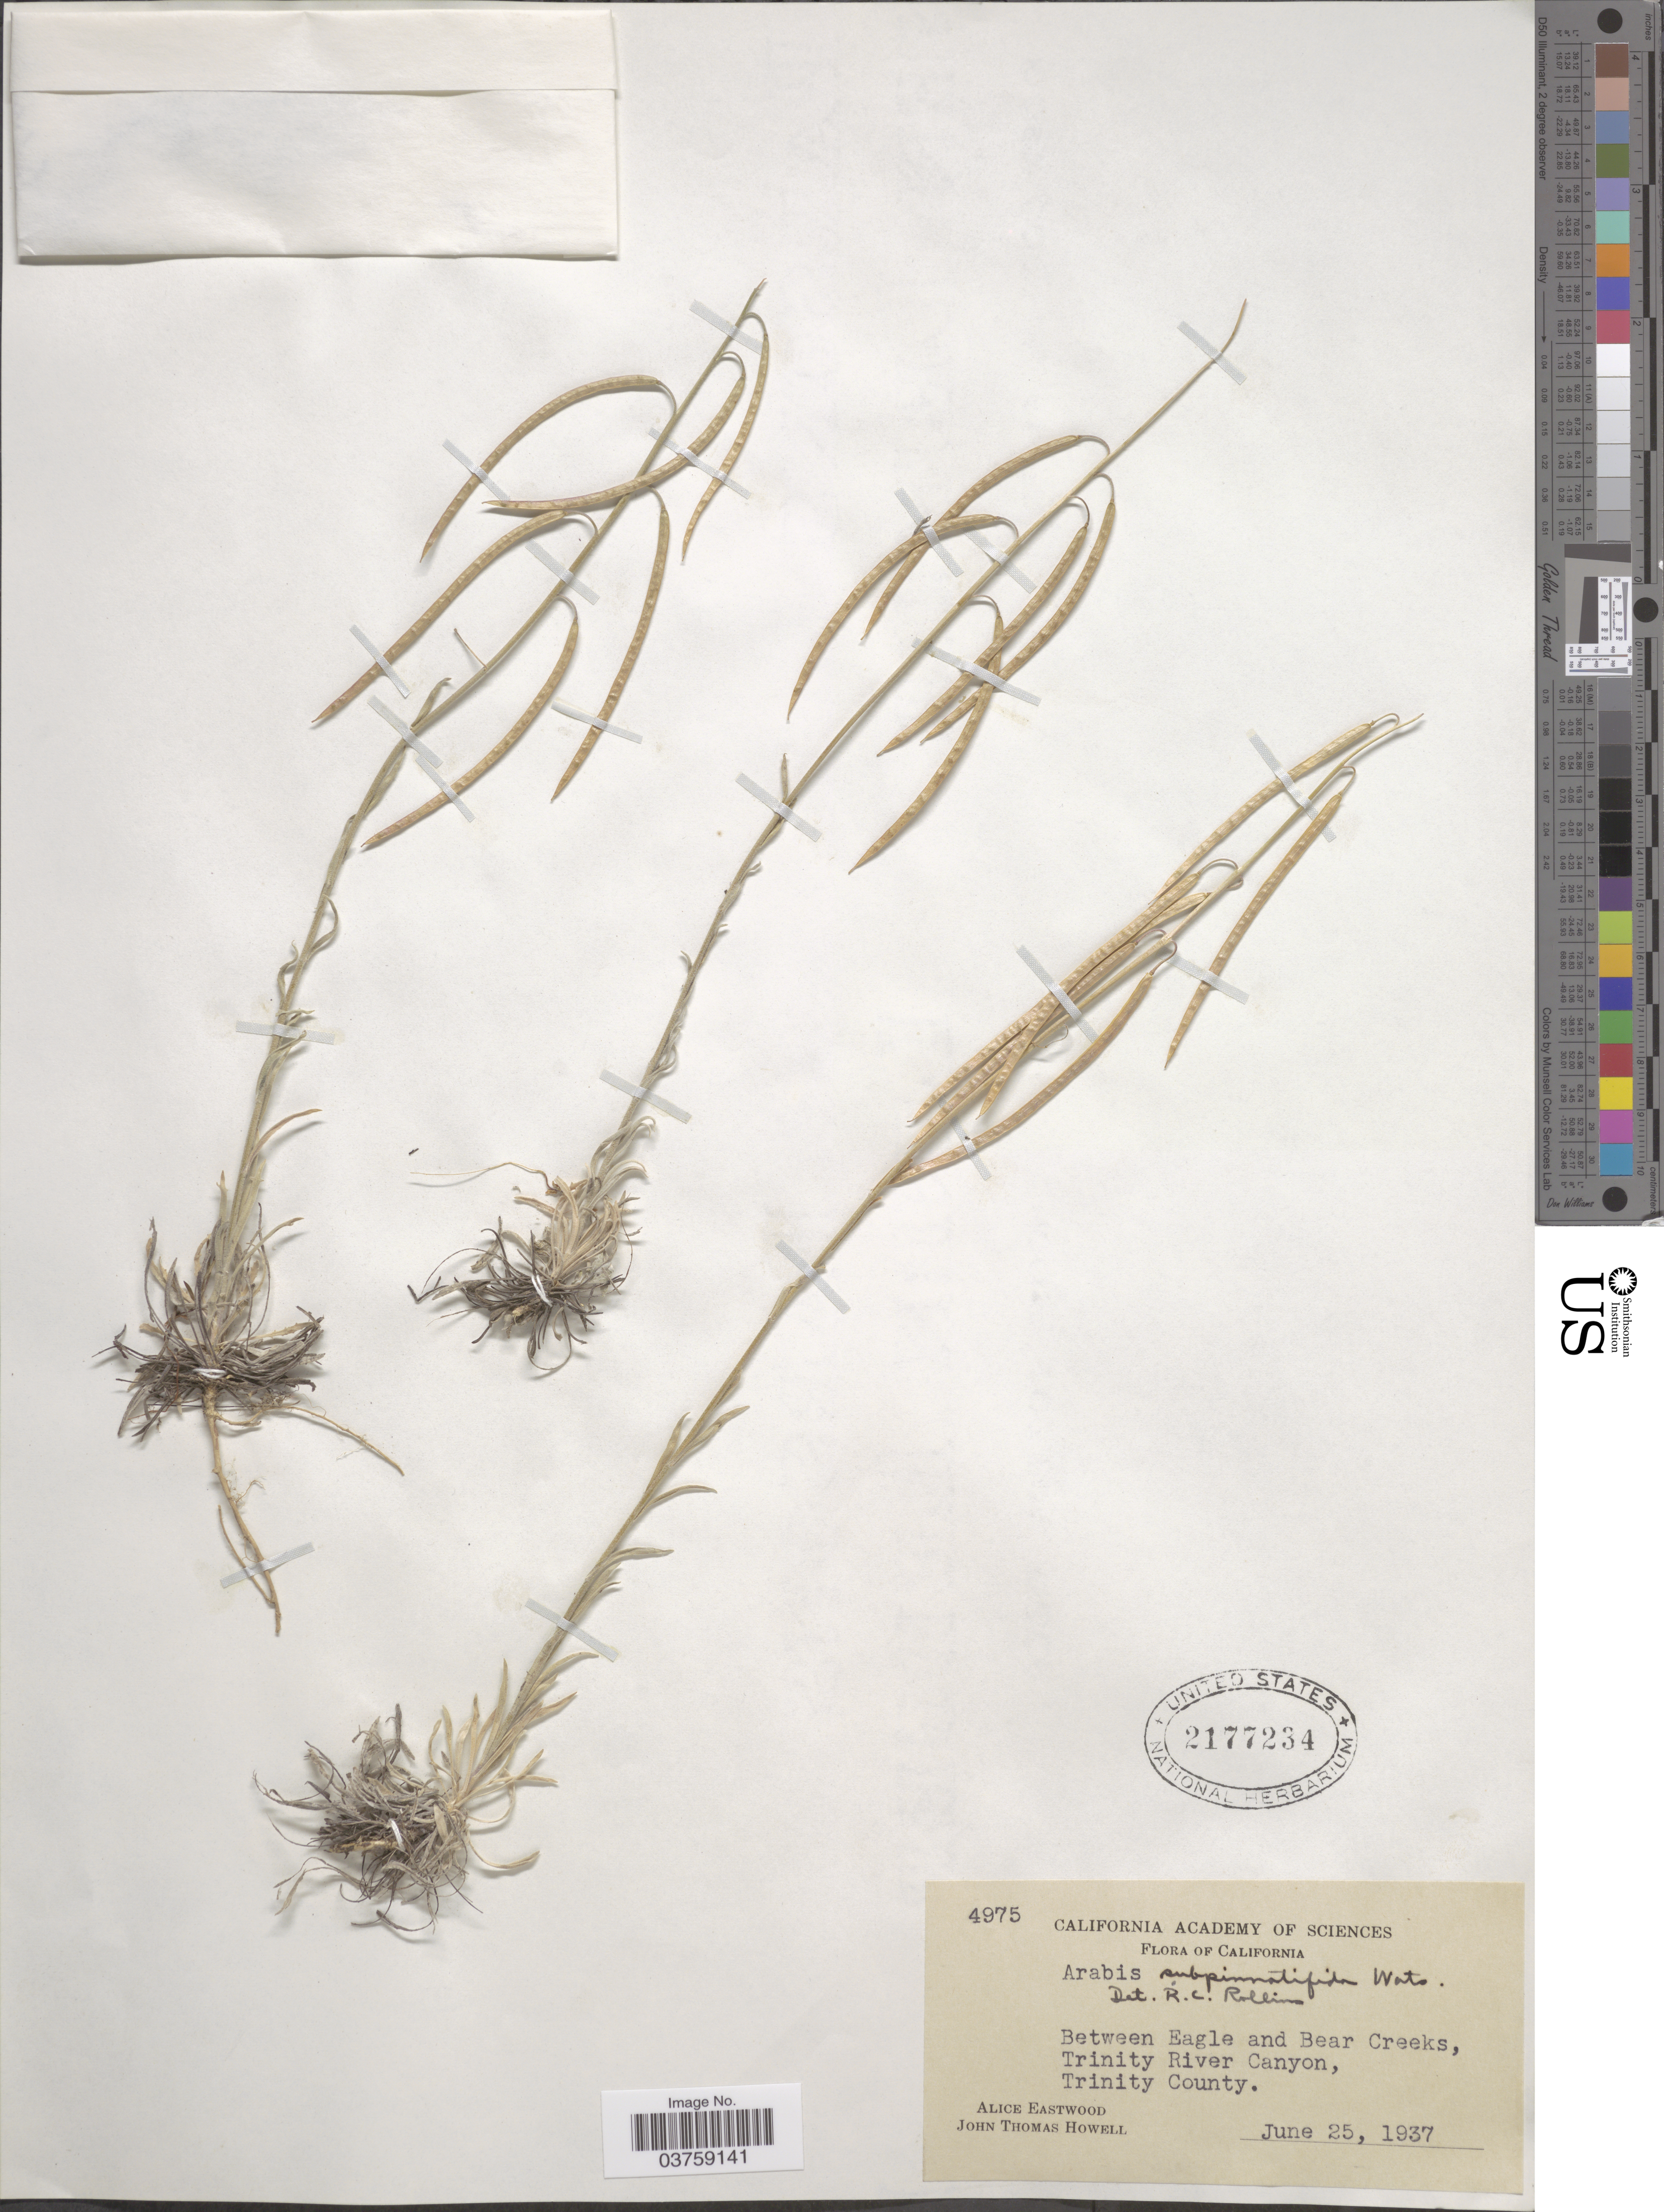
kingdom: Plantae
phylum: Tracheophyta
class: Magnoliopsida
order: Brassicales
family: Brassicaceae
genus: Arabis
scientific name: Arabis subpinnatifida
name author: S. Watson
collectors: A. Eastwood & J. T. Howell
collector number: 4975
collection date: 1937-06-25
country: United States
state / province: California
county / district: Trinity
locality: Between Eagle and Bear Creeks, Trinity River Canyon, Trinity County.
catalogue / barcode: US 2177234